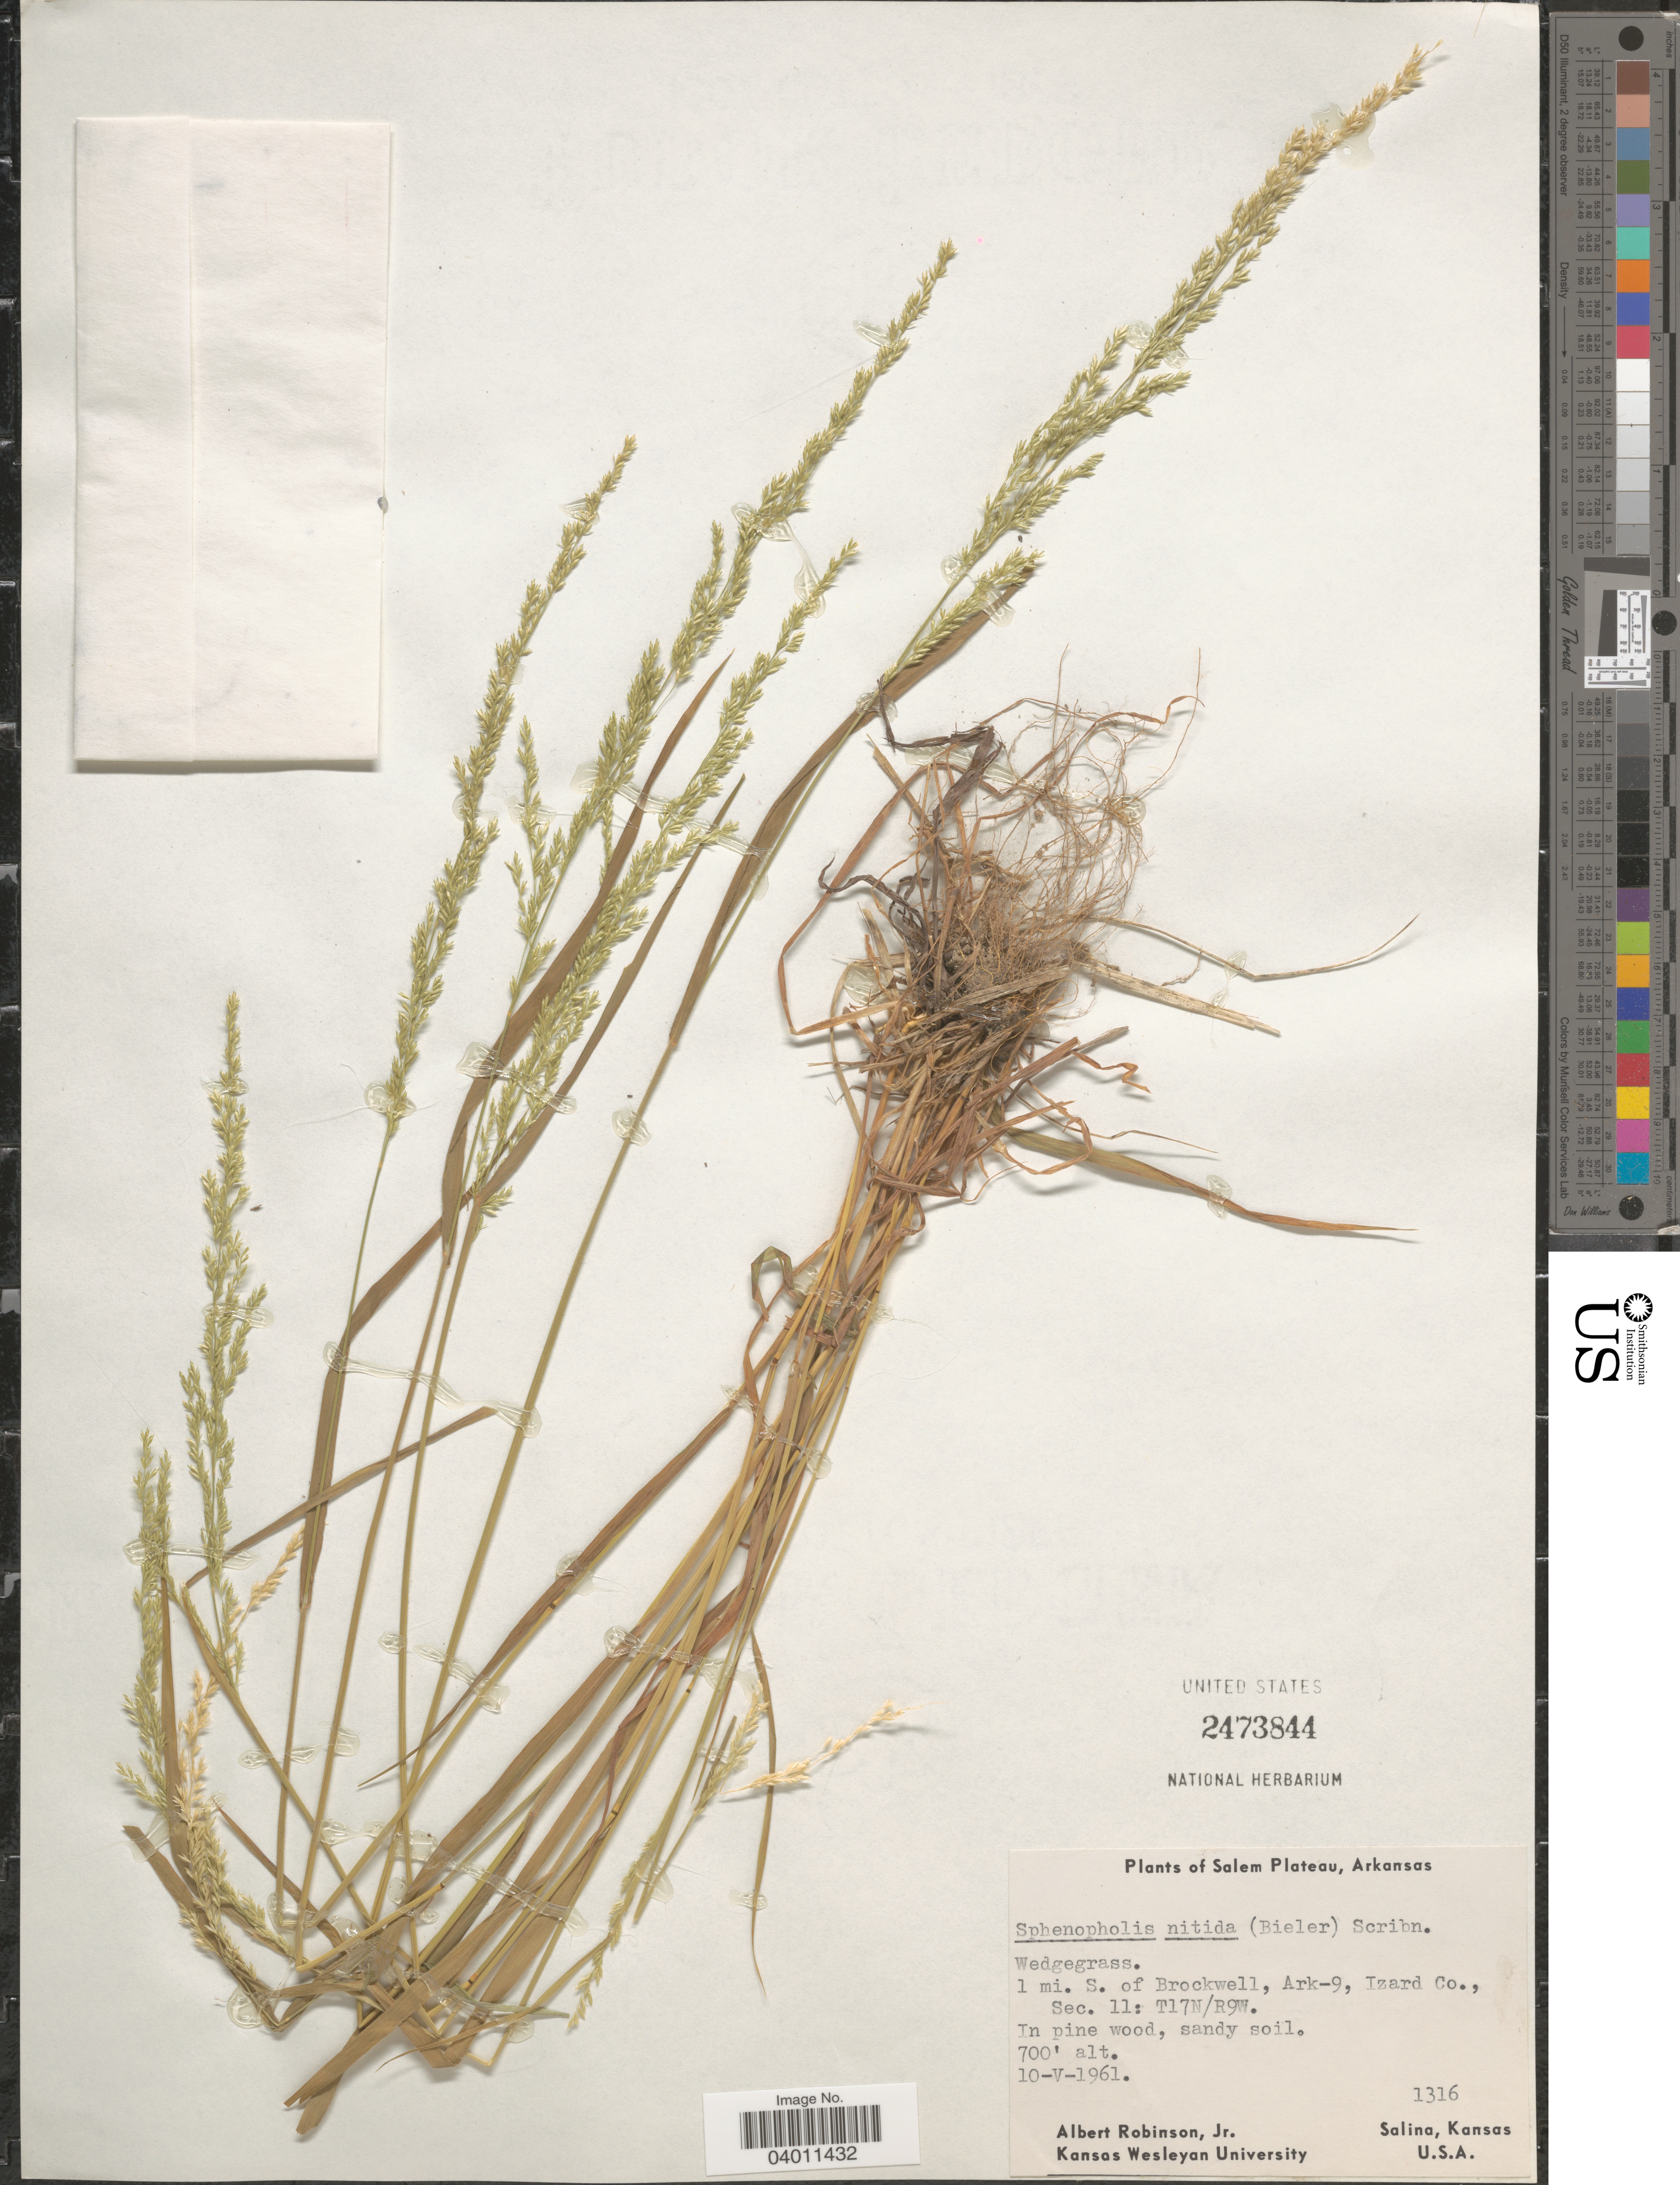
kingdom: Plantae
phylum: Tracheophyta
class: Liliopsida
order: Poales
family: Poaceae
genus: Sphenopholis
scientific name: Sphenopholis nitida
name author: (Biehler) Scribn.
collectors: A. Robinson Jr.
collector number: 1316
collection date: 1961-05-10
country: United States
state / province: Arkansas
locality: Salem Plateau. 1 mi. S. of Brockwell, Ark-9, Izard Co., Sec. 11: T17N/R9W.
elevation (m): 213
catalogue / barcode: US 2473844